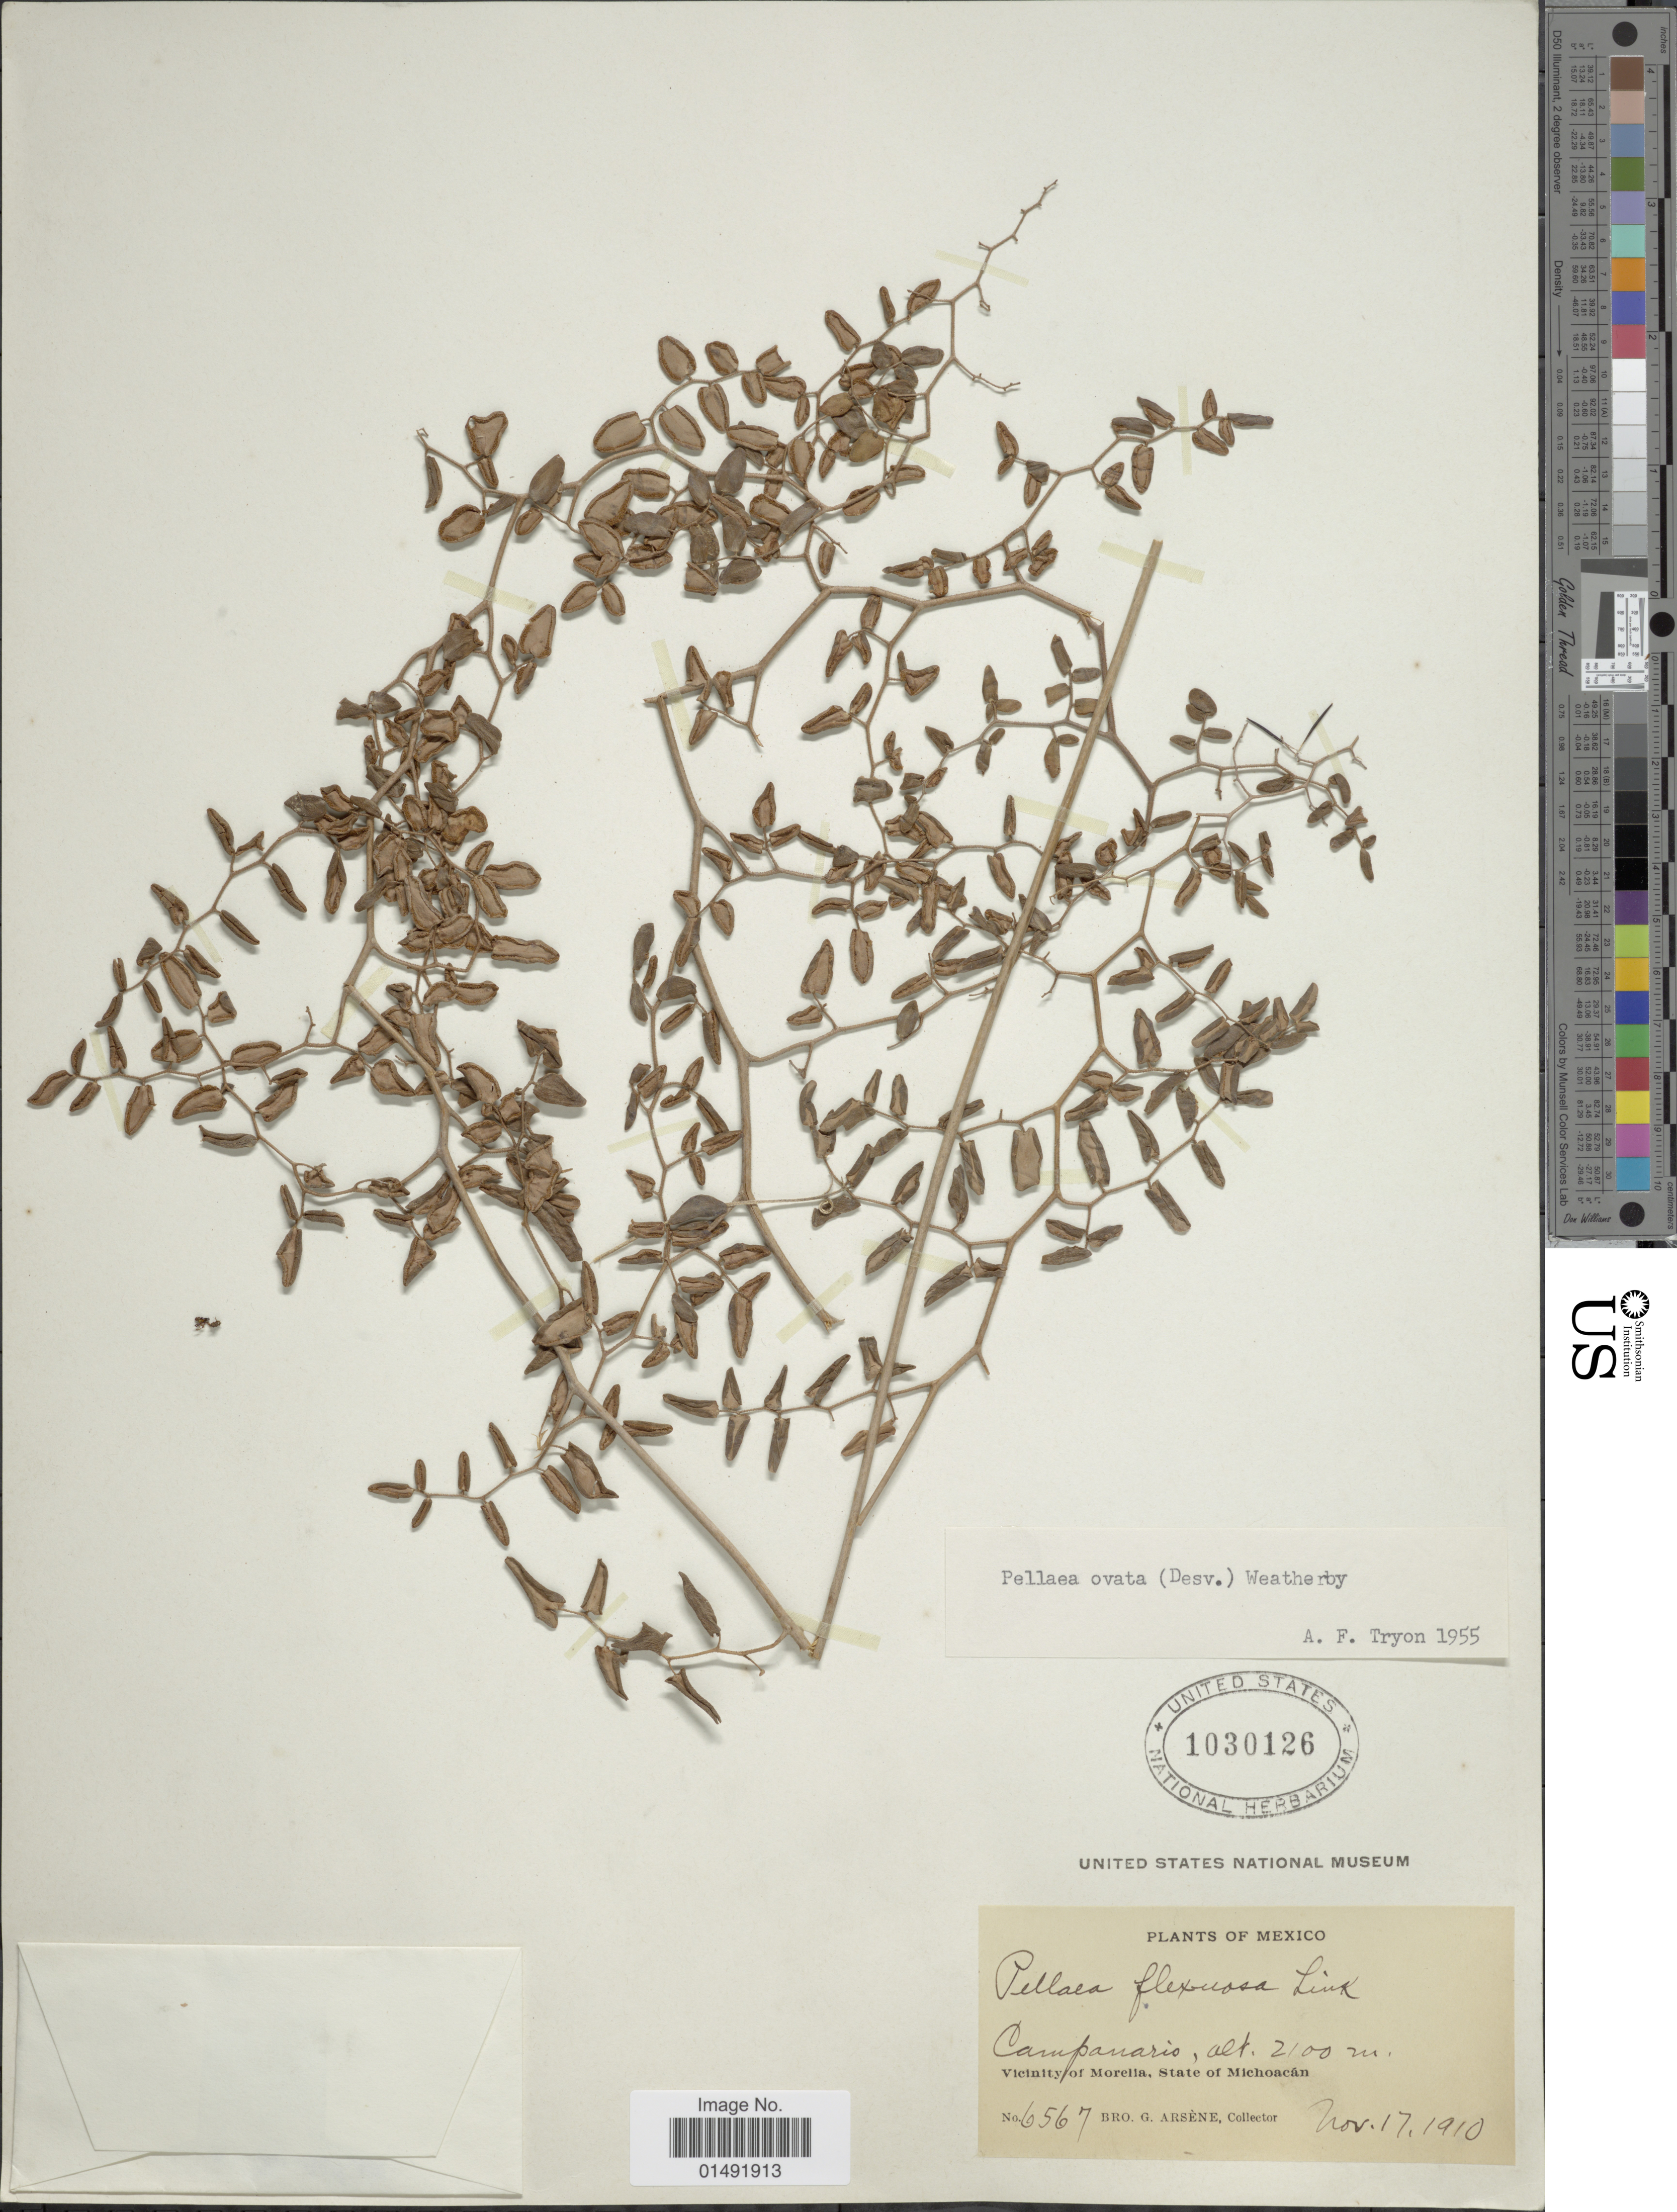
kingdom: Plantae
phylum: Tracheophyta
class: Polypodiopsida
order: Polypodiales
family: Pteridaceae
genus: Pellaea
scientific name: Pellaea ovata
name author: (Desv.) Weath.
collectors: Bro. G. Arsène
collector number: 6567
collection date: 1910-11-17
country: Mexico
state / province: Michoacán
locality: Campanario, Vicinity of Morelia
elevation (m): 2100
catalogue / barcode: US 1030126